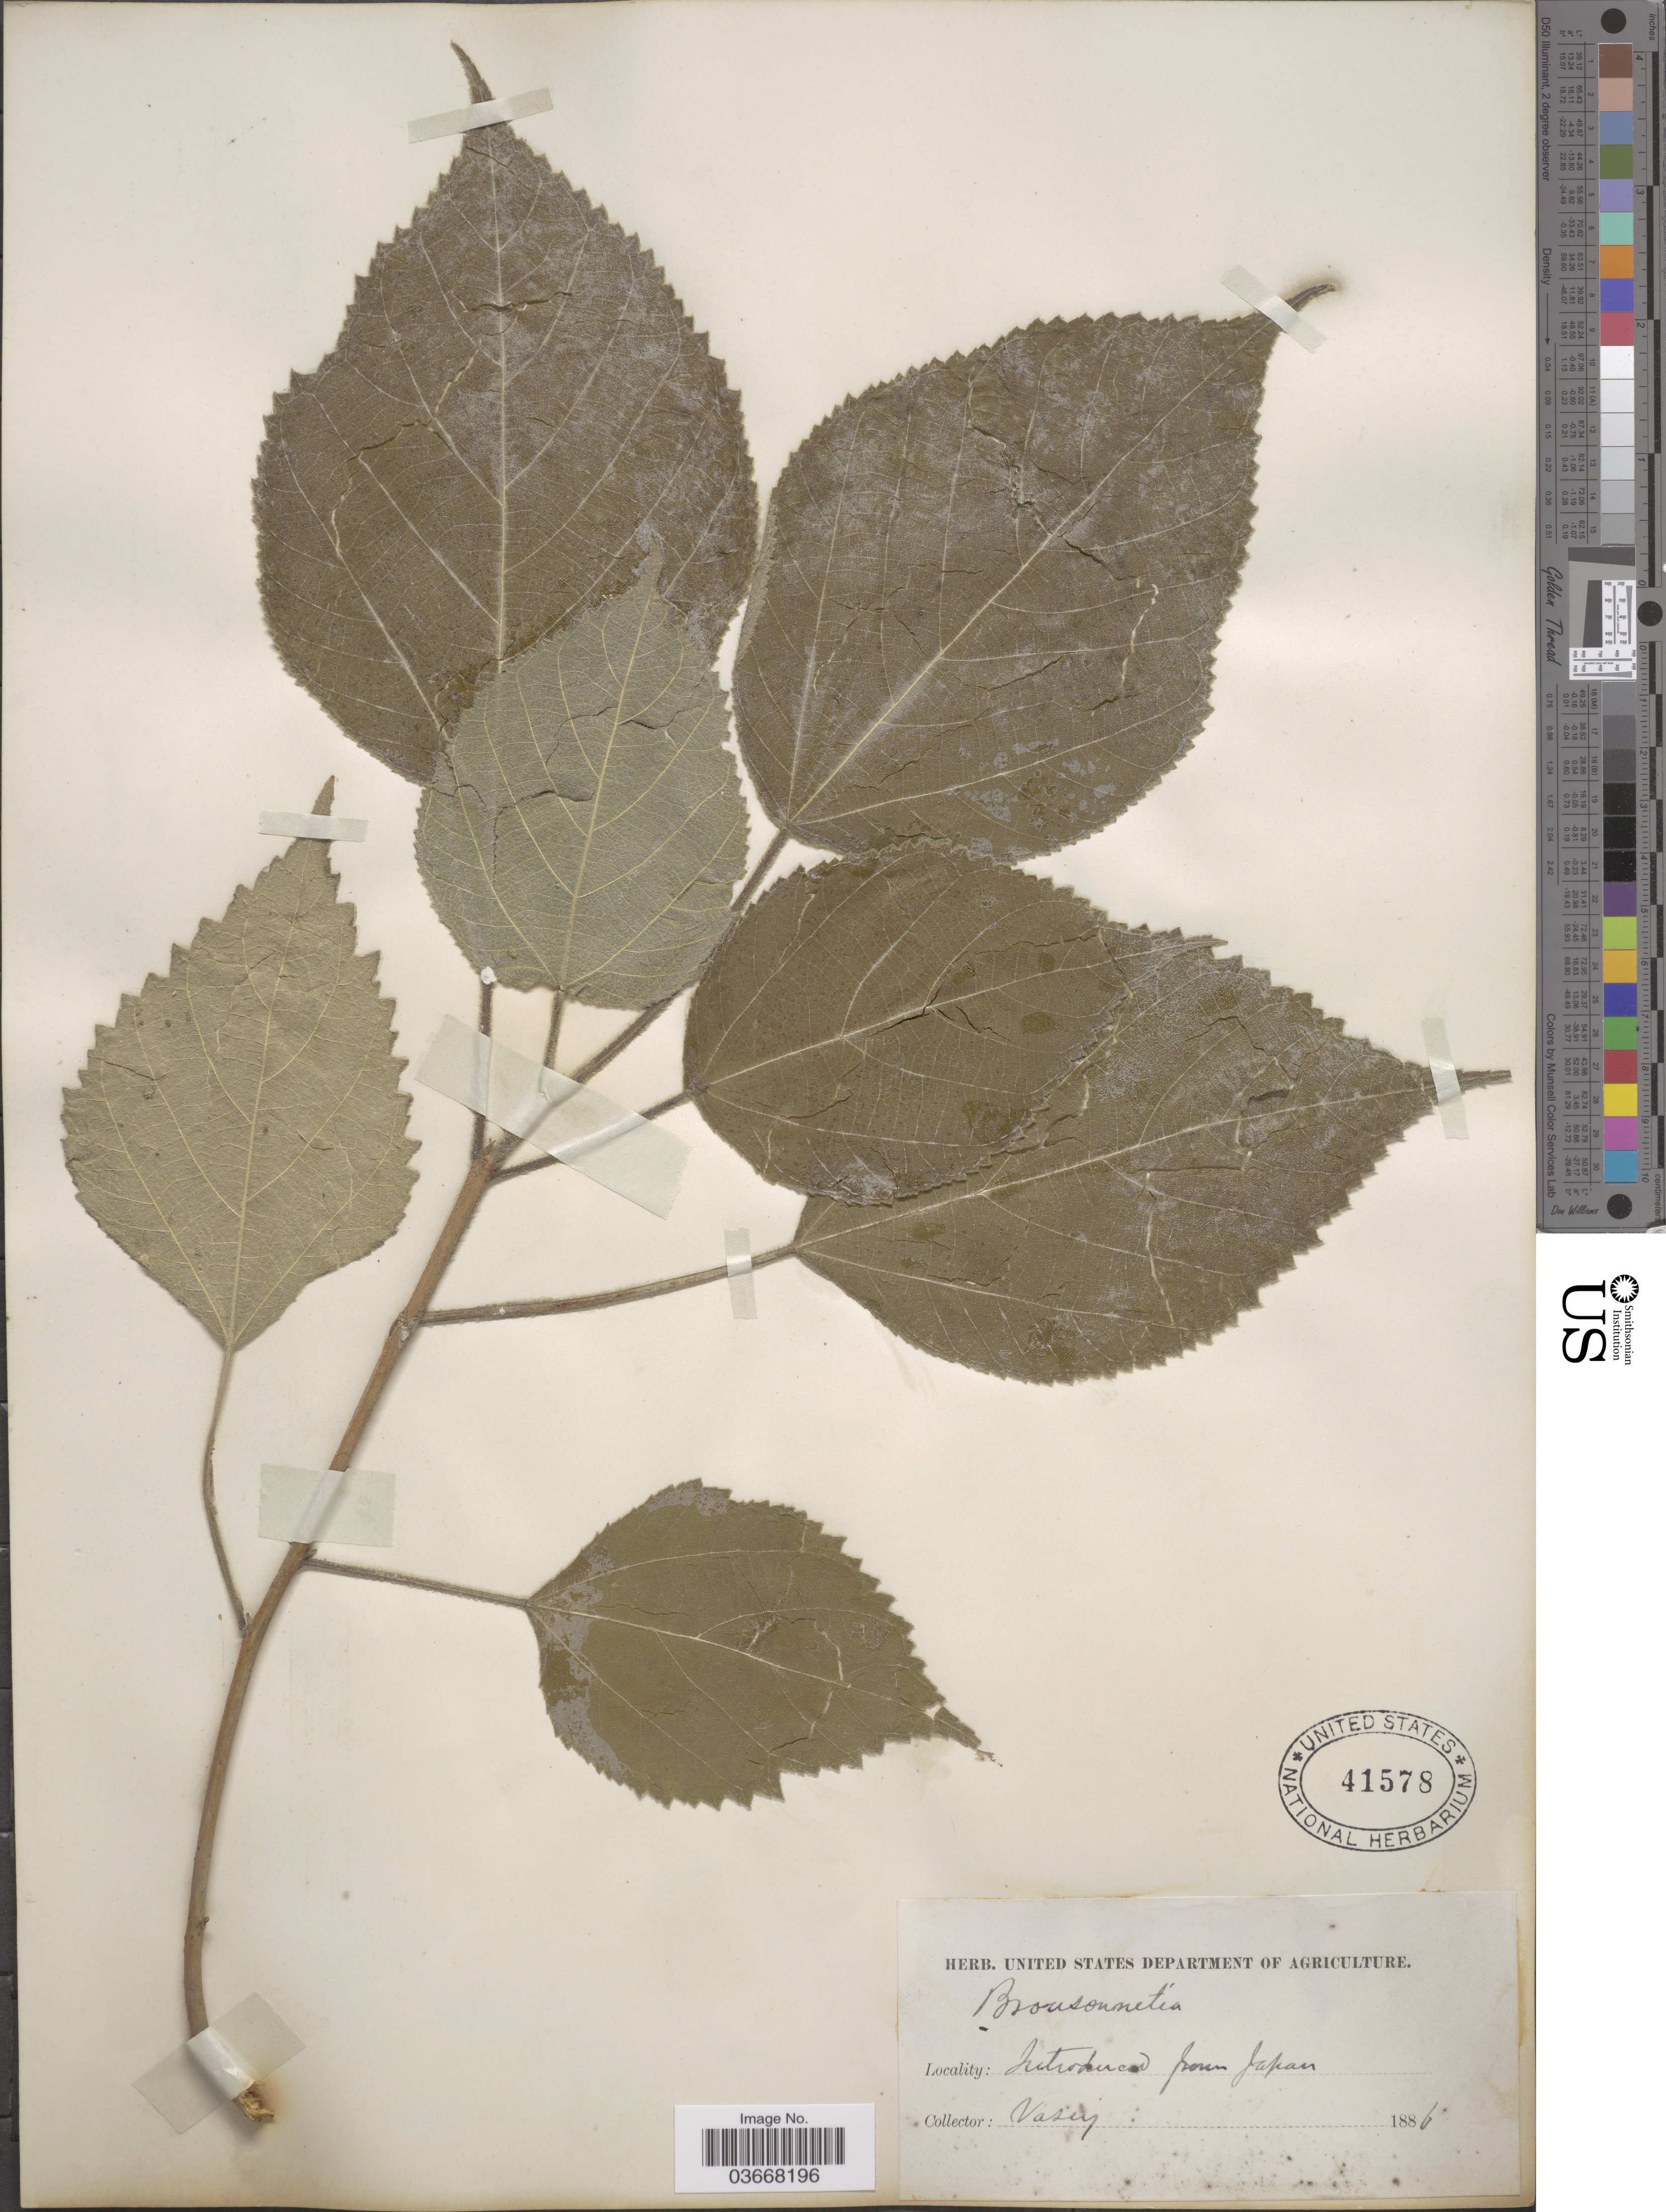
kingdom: Plantae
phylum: Tracheophyta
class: Magnoliopsida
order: Rosales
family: Moraceae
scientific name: Broussoneta papyrifera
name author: (L.) L'Hér. ex Vent.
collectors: Vasey, --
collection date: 1886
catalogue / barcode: US 41578